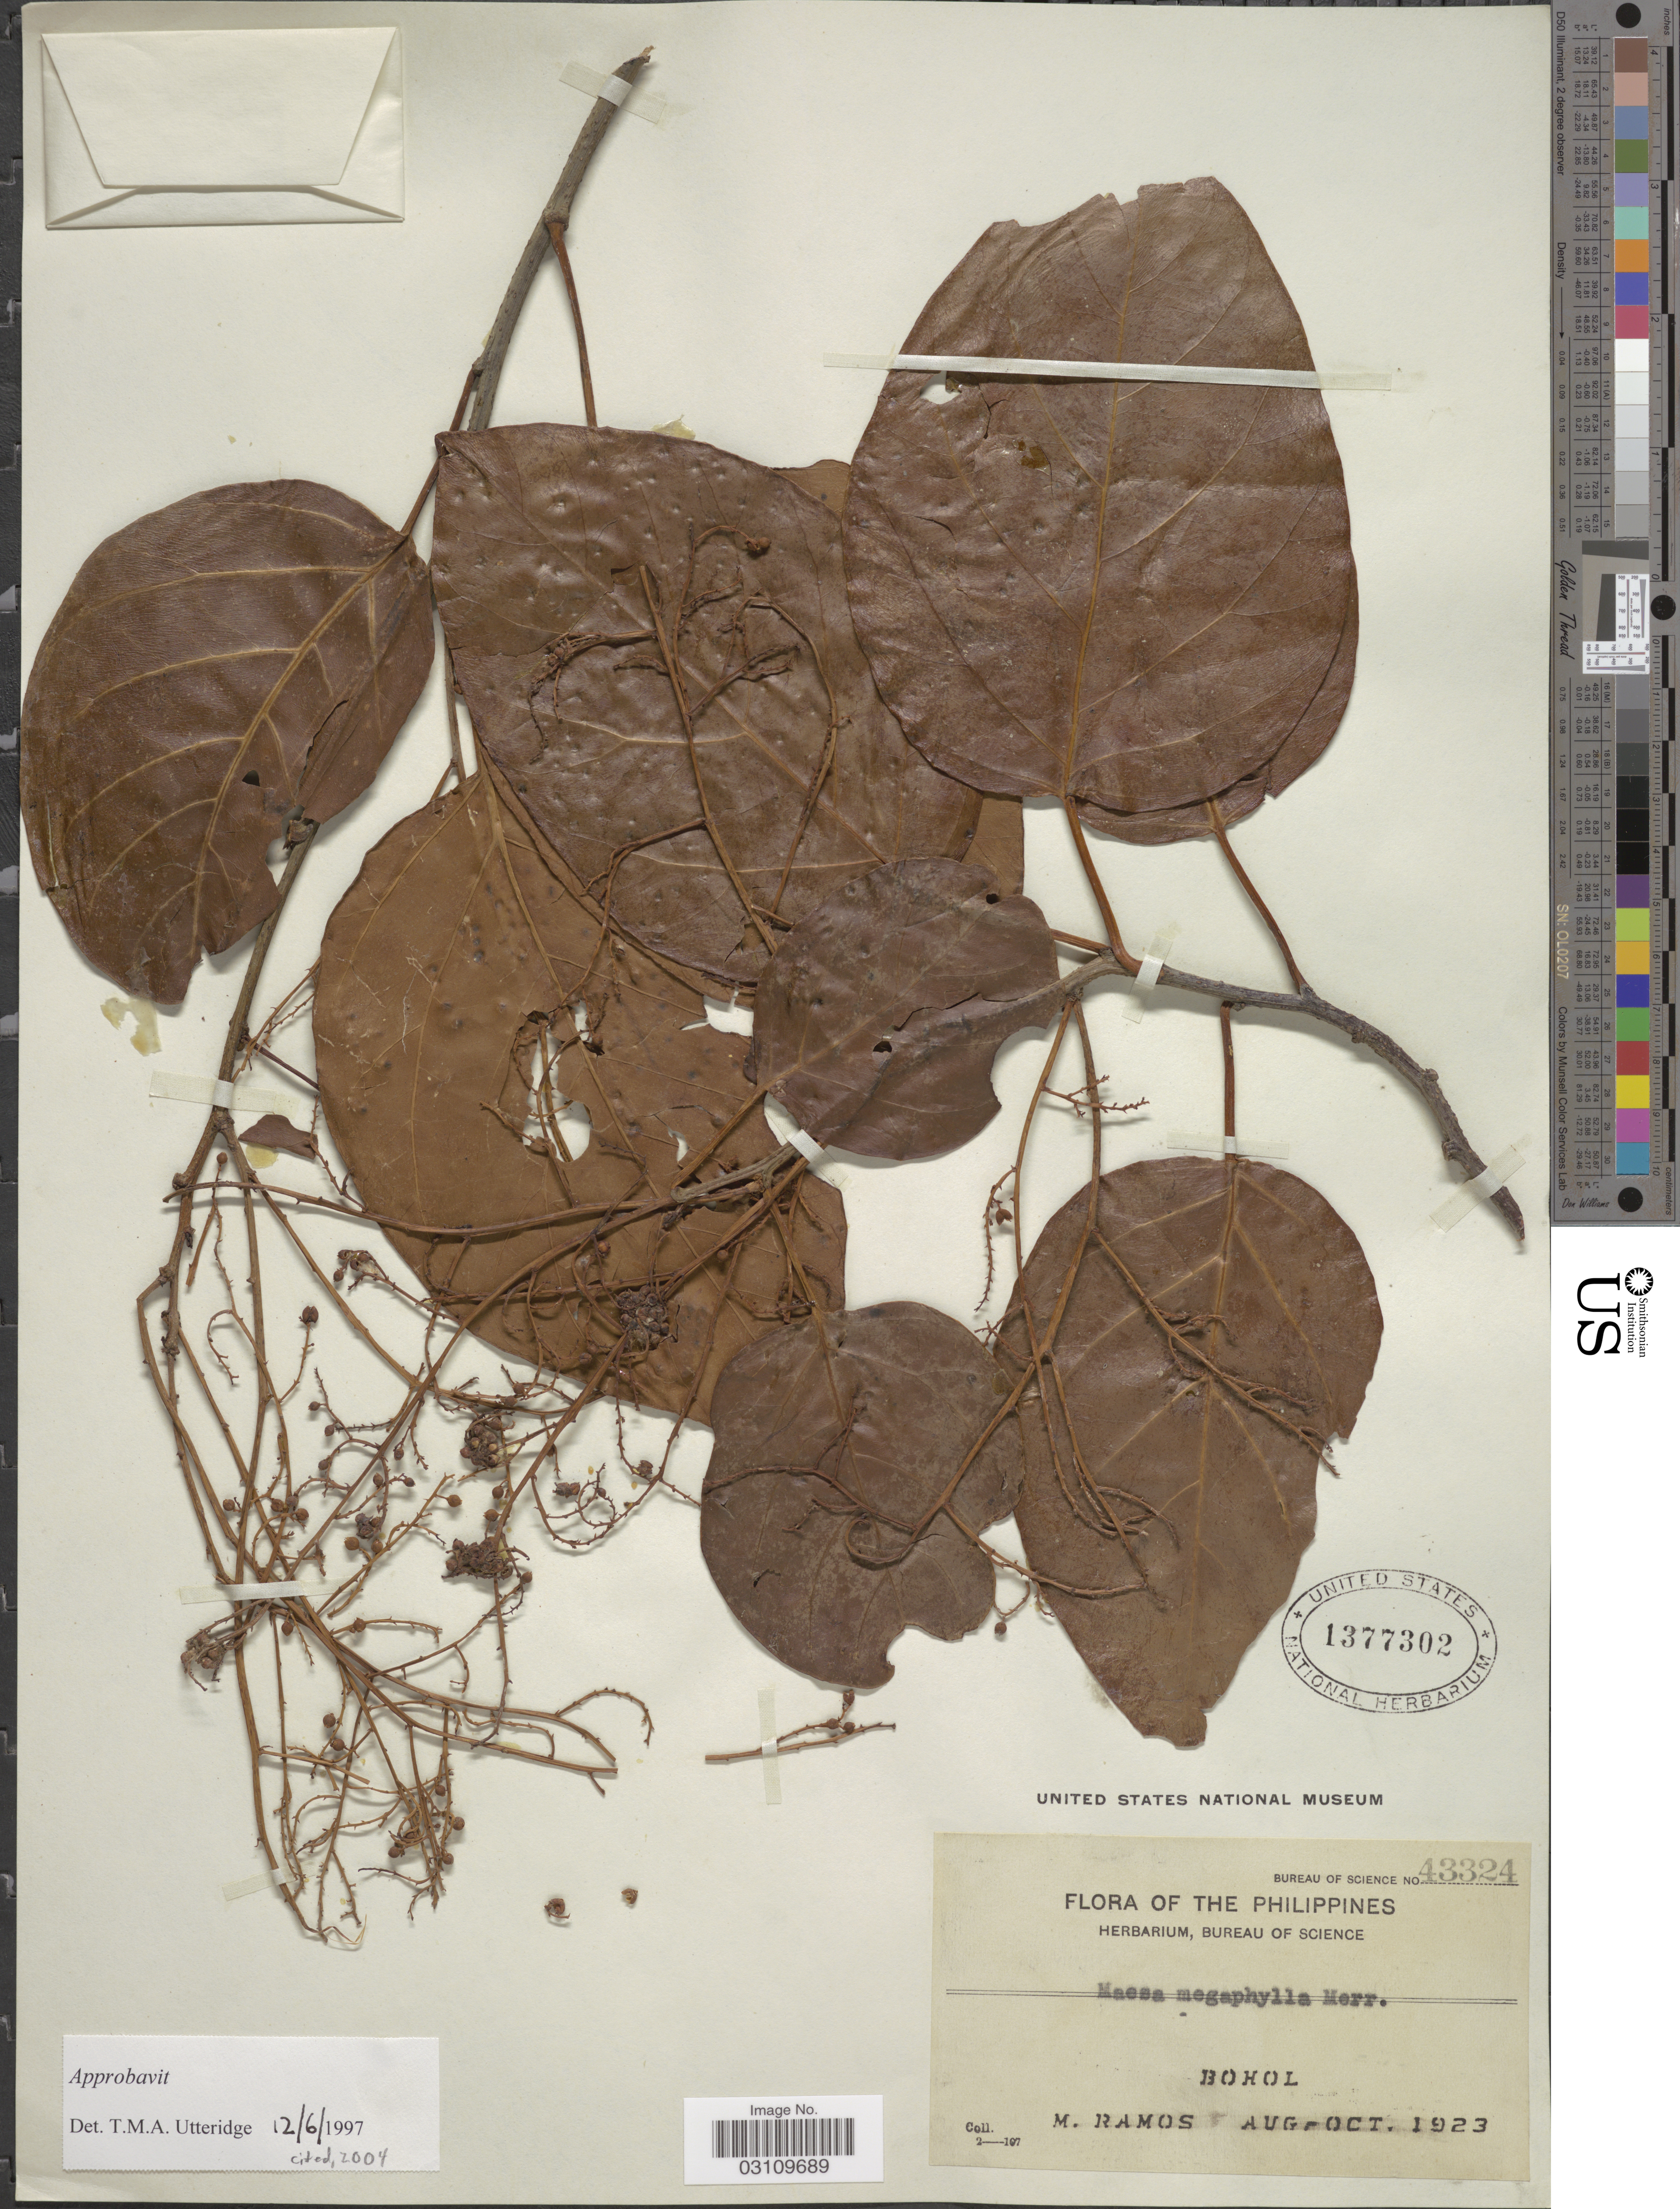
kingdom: Plantae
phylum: Tracheophyta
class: Magnoliopsida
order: Ericales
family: Primulaceae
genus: Maesa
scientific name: Maesa megaphylla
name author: Merr.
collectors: M. Ramos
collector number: Bureau of Science 43324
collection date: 1923-08/1923-10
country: Philippines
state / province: Central Visayas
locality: Bohol.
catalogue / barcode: US 1377302